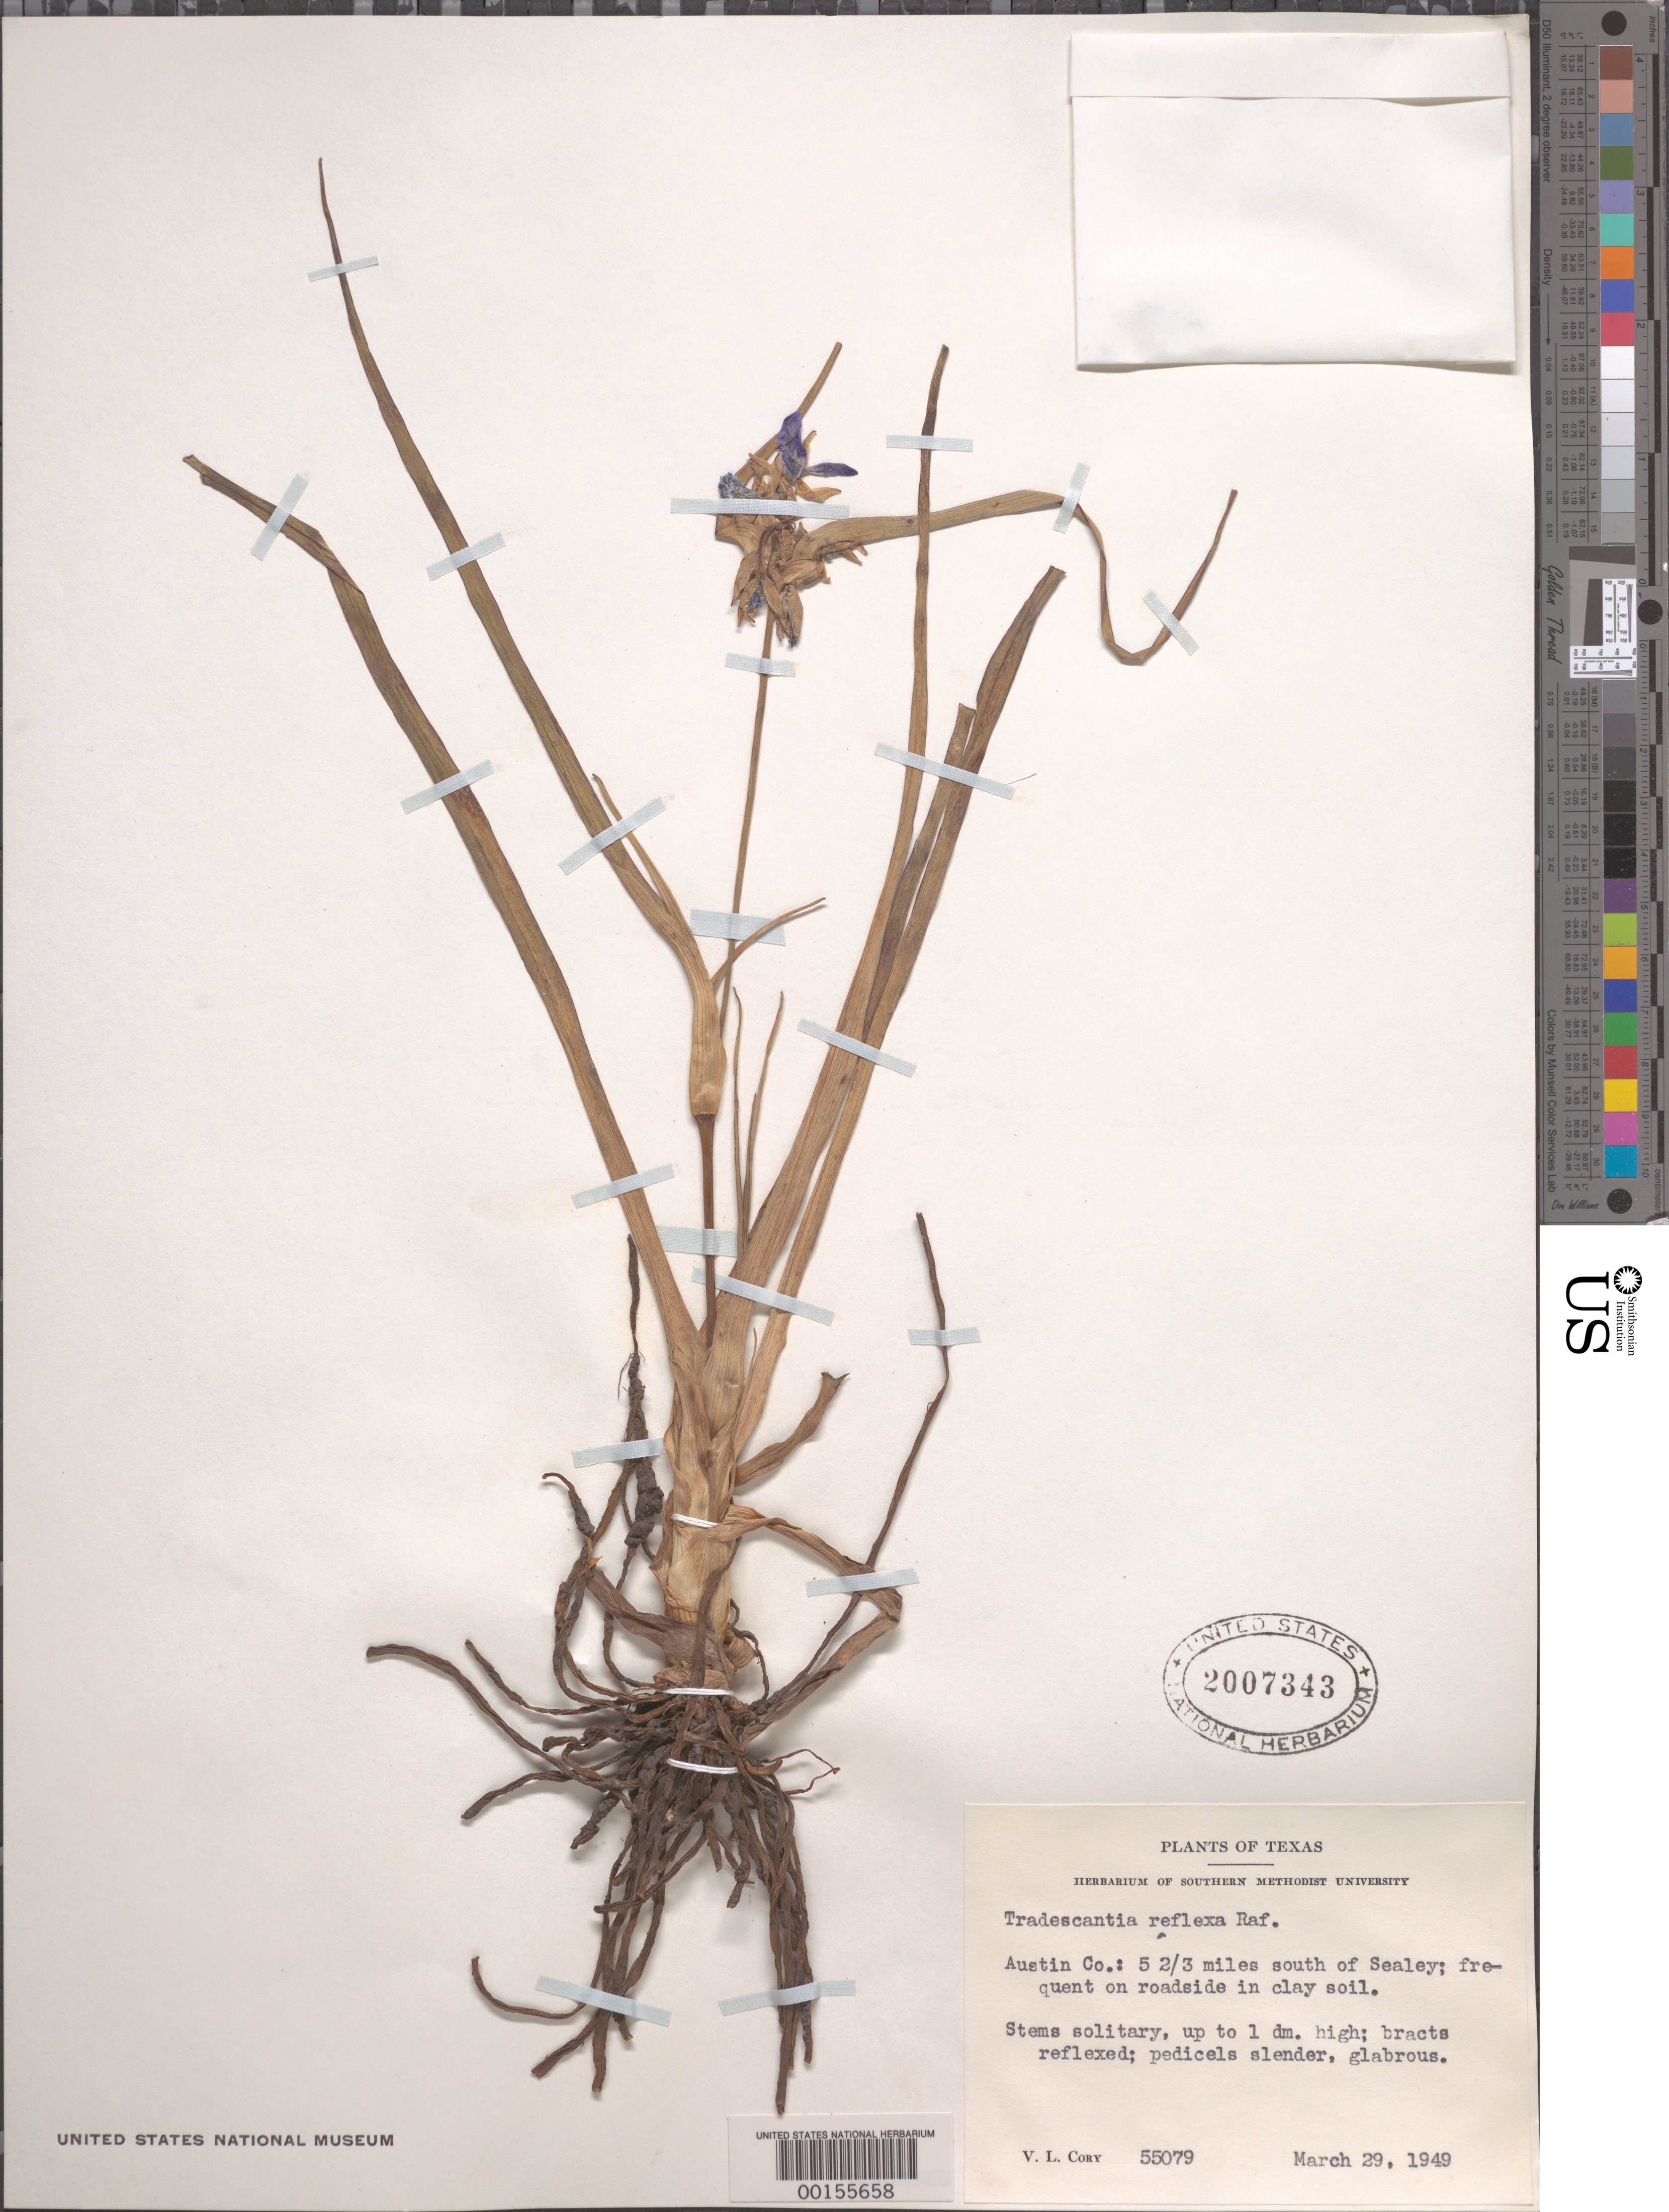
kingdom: Plantae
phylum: Tracheophyta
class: Liliopsida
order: Commelinales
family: Commelinaceae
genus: Tradescantia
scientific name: Tradescantia ohiensis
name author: Raf.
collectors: V. Cory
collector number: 55079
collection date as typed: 29 Mar 1949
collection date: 1949-03-29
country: United States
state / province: Texas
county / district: Austin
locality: S of sealey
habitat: Roadside; clay soil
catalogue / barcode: US 2007343